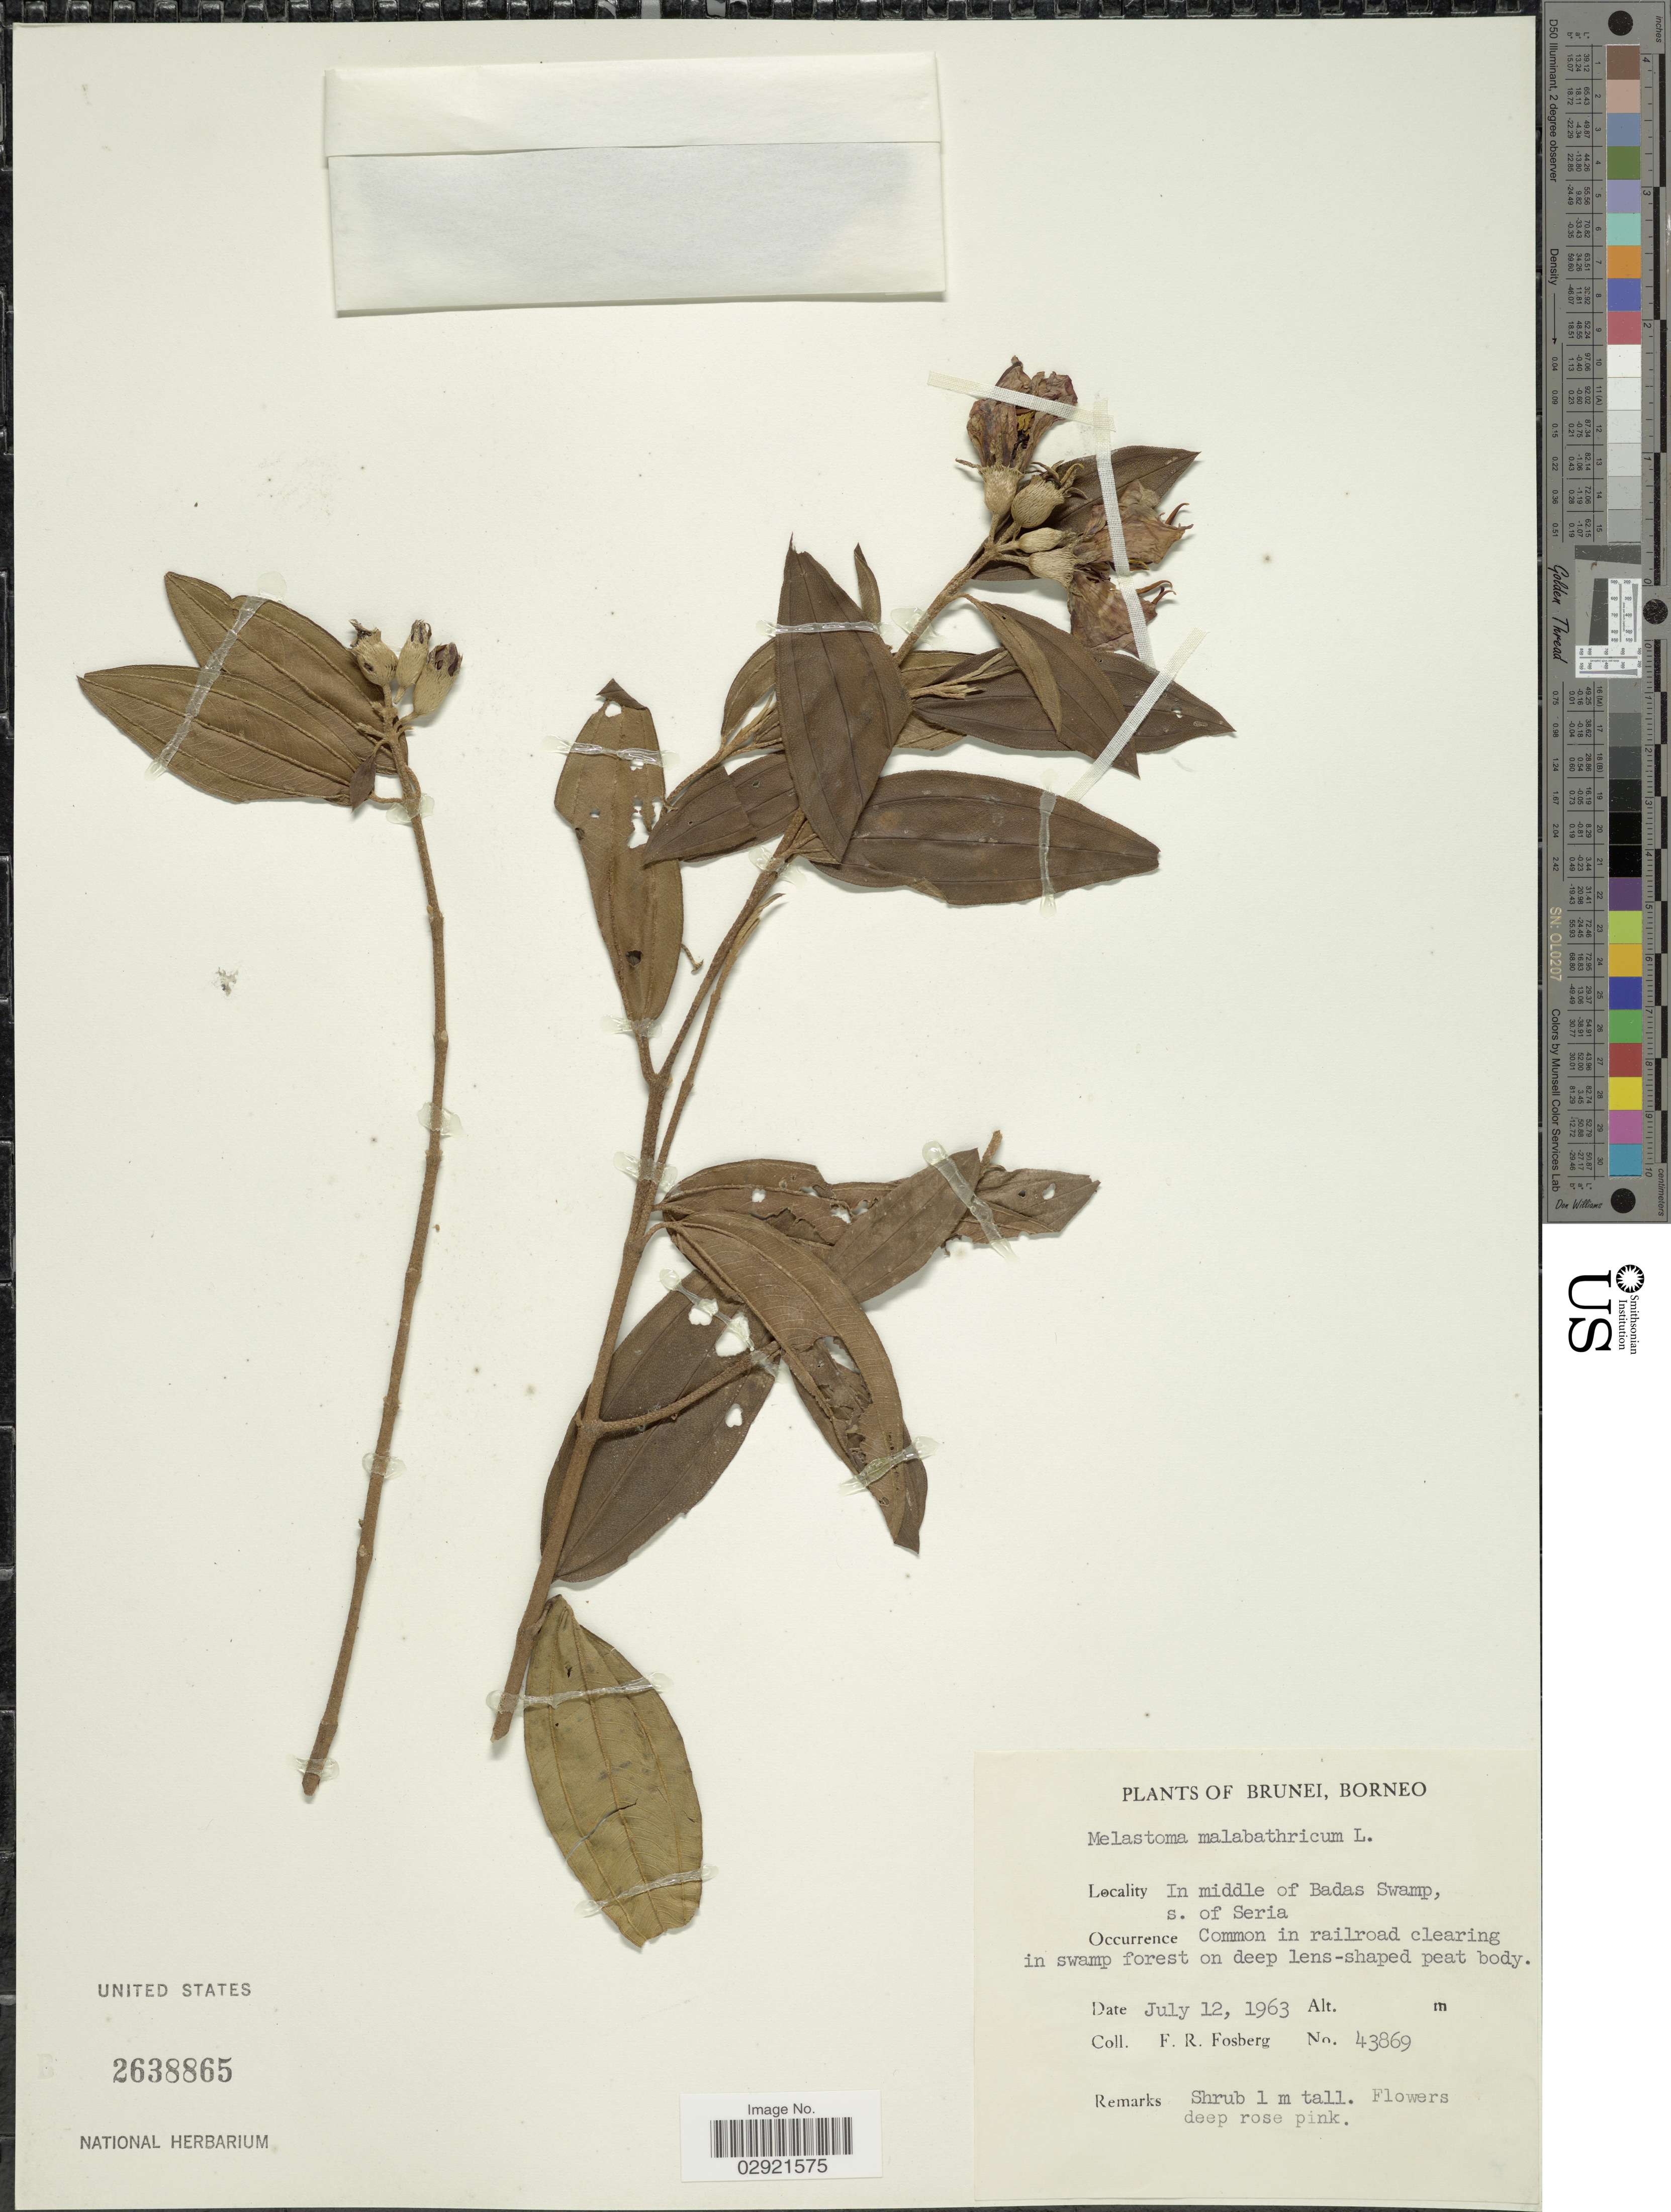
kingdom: Plantae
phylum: Tracheophyta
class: Magnoliopsida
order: Myrtales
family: Melastomataceae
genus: Melastoma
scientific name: Melastoma malabathricum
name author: L.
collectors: F. R. Fosberg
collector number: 43869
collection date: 1963-07-12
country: Brunei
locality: Borneo. In middle of Badas Swamp, s. of Seria.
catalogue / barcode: US 2638865